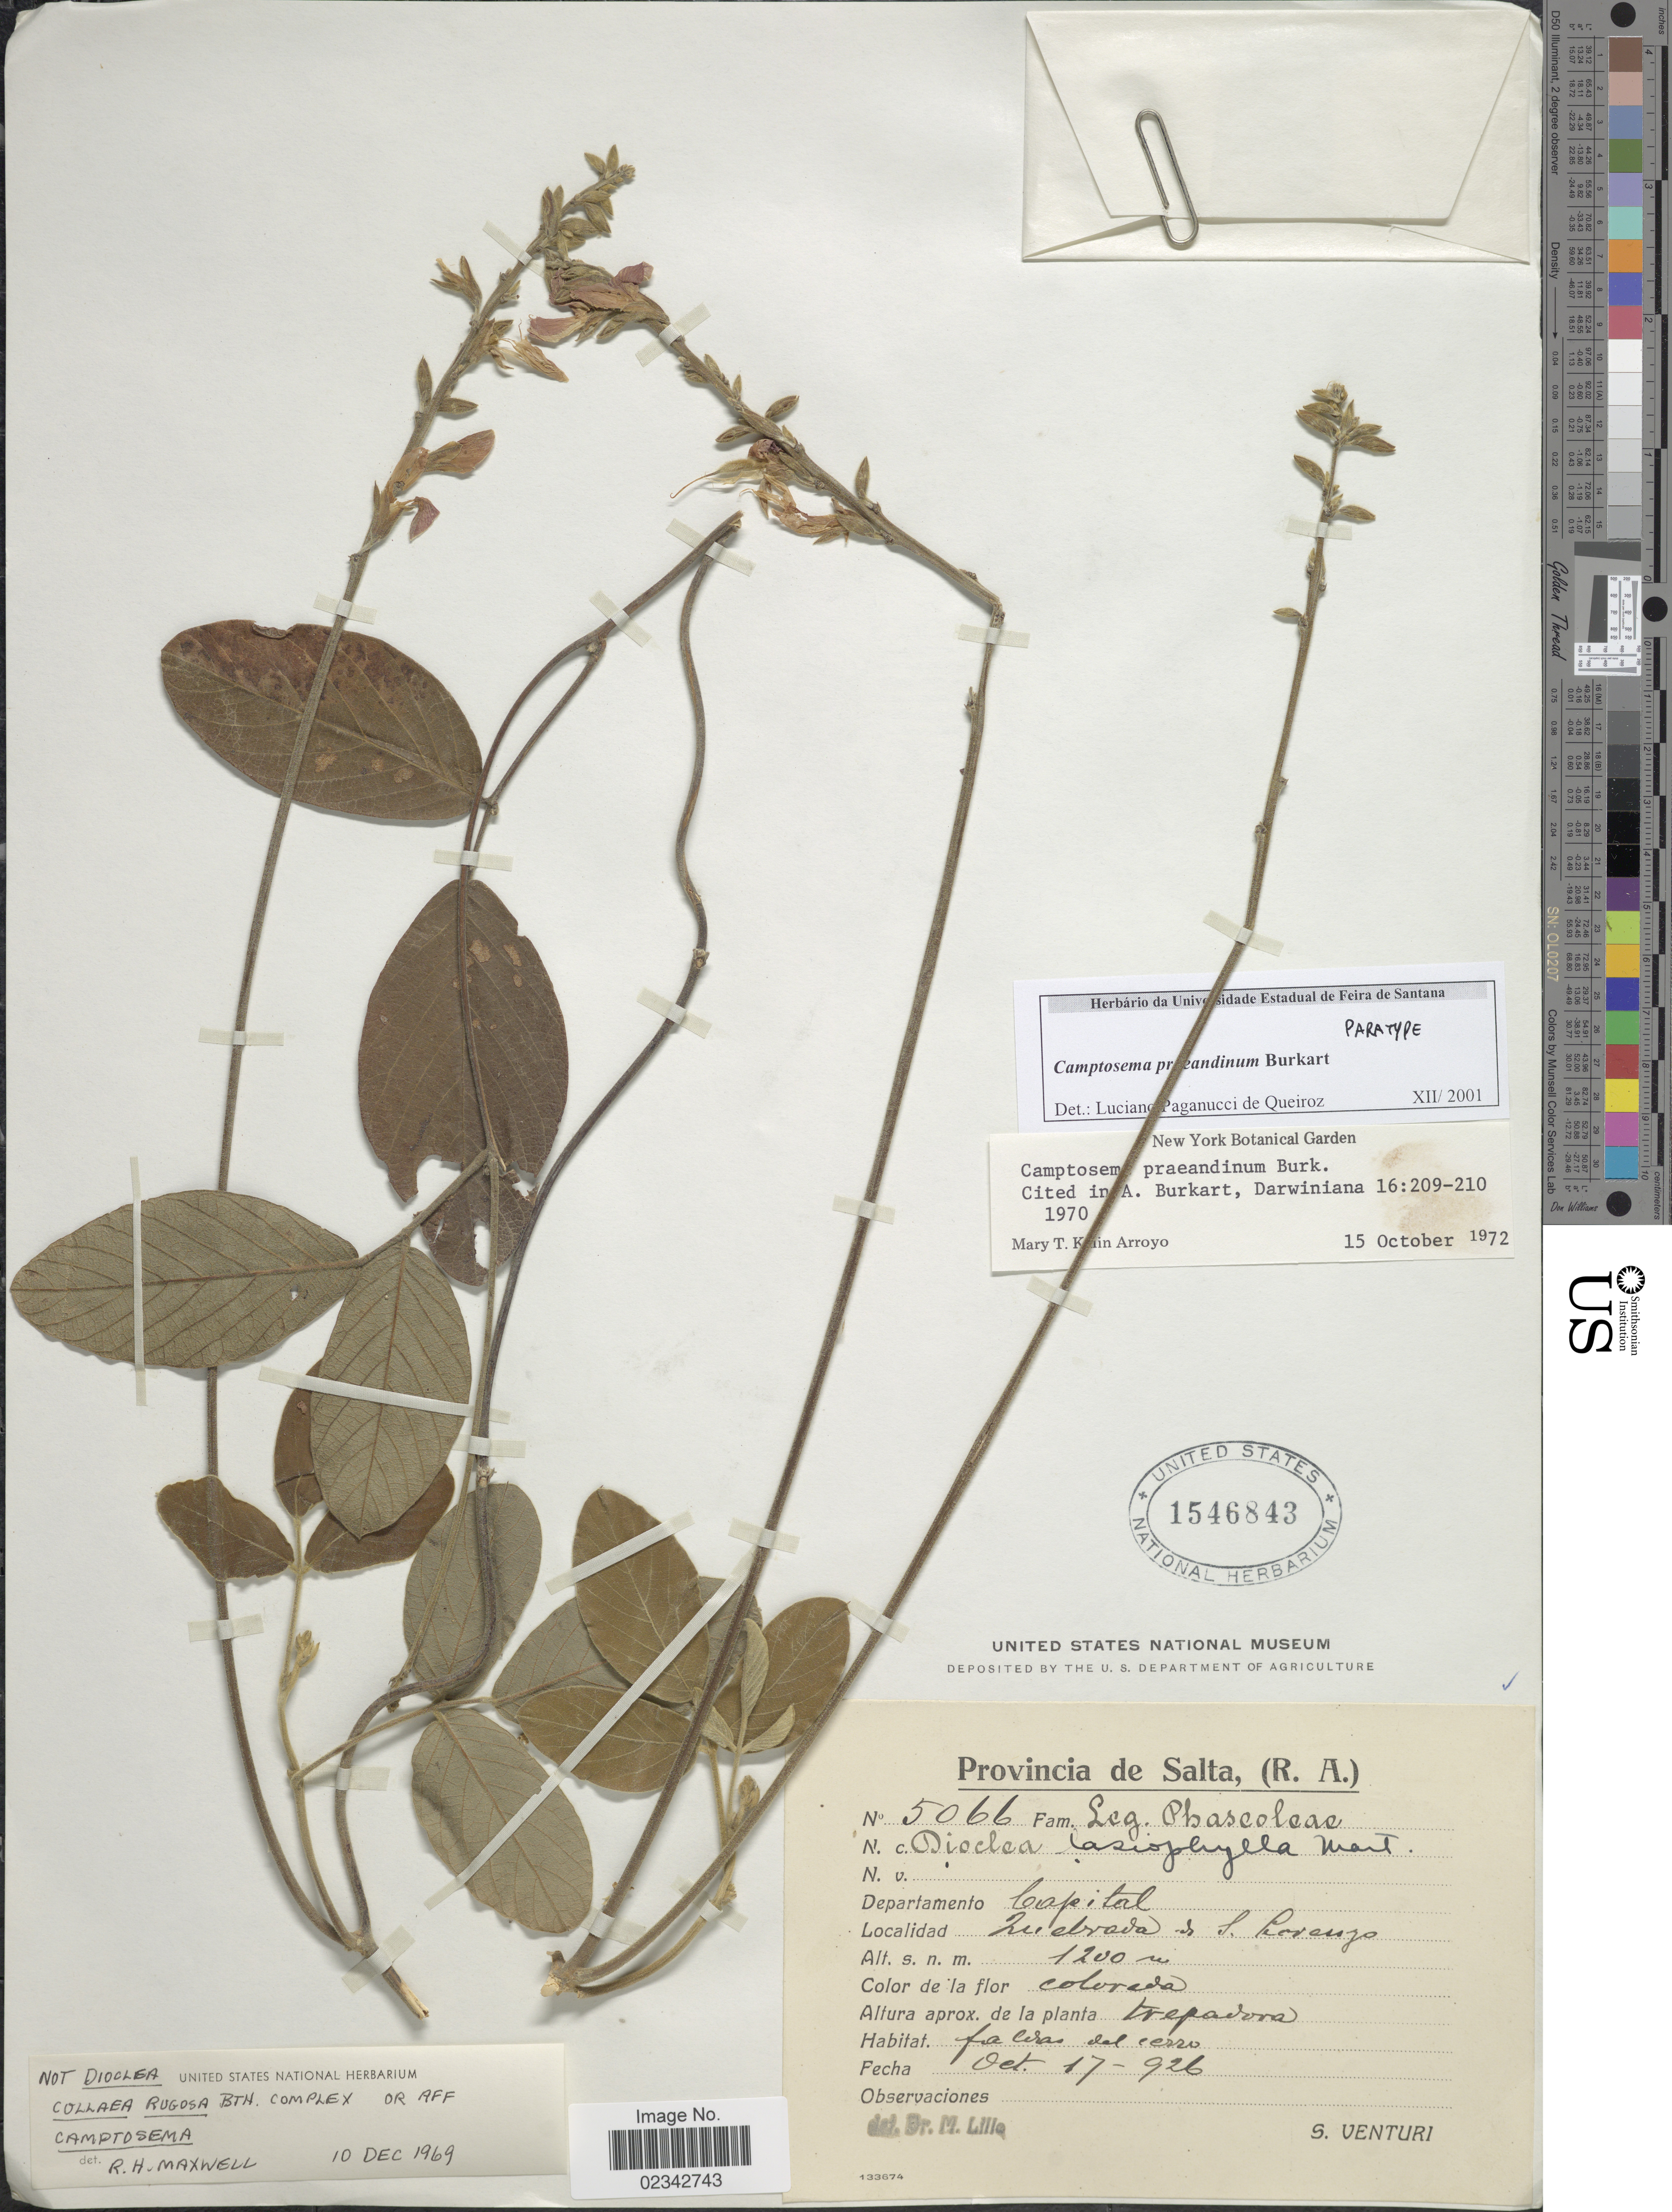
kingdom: Plantae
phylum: Tracheophyta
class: Magnoliopsida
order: Fabales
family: Fabaceae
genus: Cerradicola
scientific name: Cerradicola praeandina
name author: (Burkart) L.P. Queiroz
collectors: S. Venturi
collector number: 5066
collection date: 1926-10-17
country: Argentina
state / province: Salta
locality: Departamento Capital, Quebrada de S. Lorenzo.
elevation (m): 1200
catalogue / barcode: US 1546843